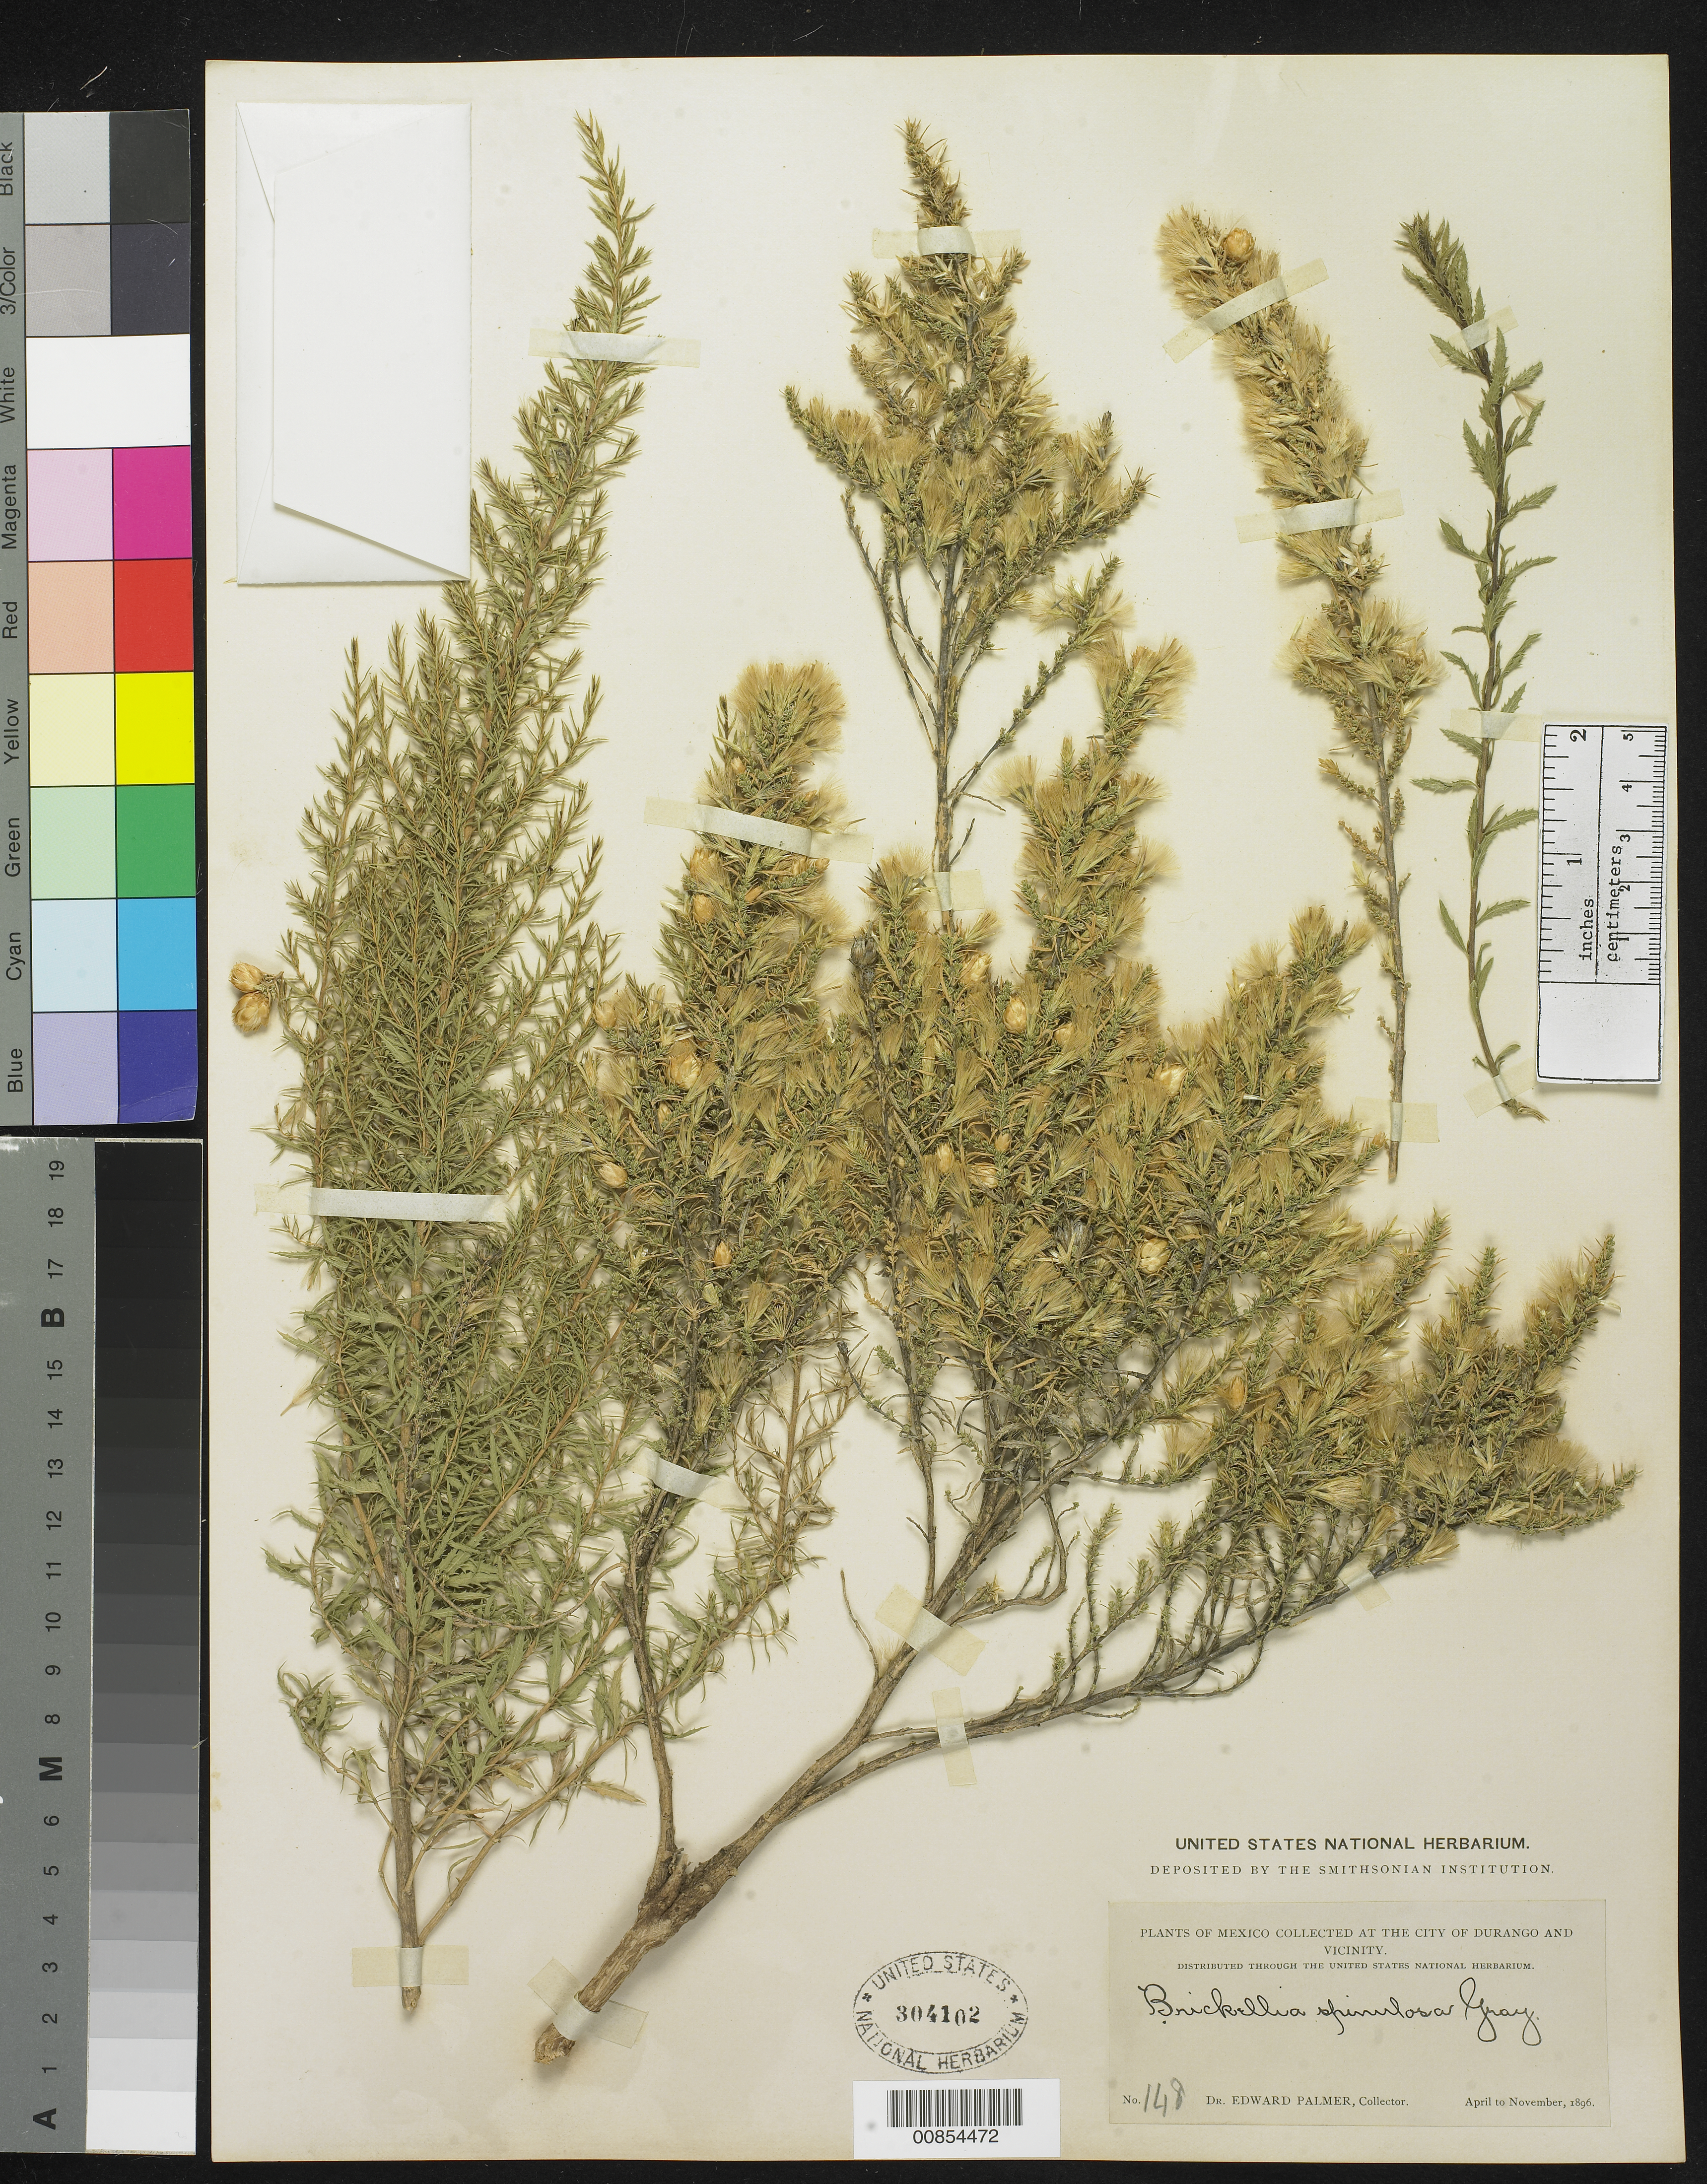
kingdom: Plantae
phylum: Tracheophyta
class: Magnoliopsida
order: Asterales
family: Asteraceae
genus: Brickellia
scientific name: Brickellia spinulosa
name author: (A. Gray) A. Gray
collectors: E. Palmer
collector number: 148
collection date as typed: Apr 1896 to -- Nov 1896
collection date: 1896-04/1896-11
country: Mexico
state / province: Durango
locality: City of Durango and vicinity.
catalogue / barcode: US 304102